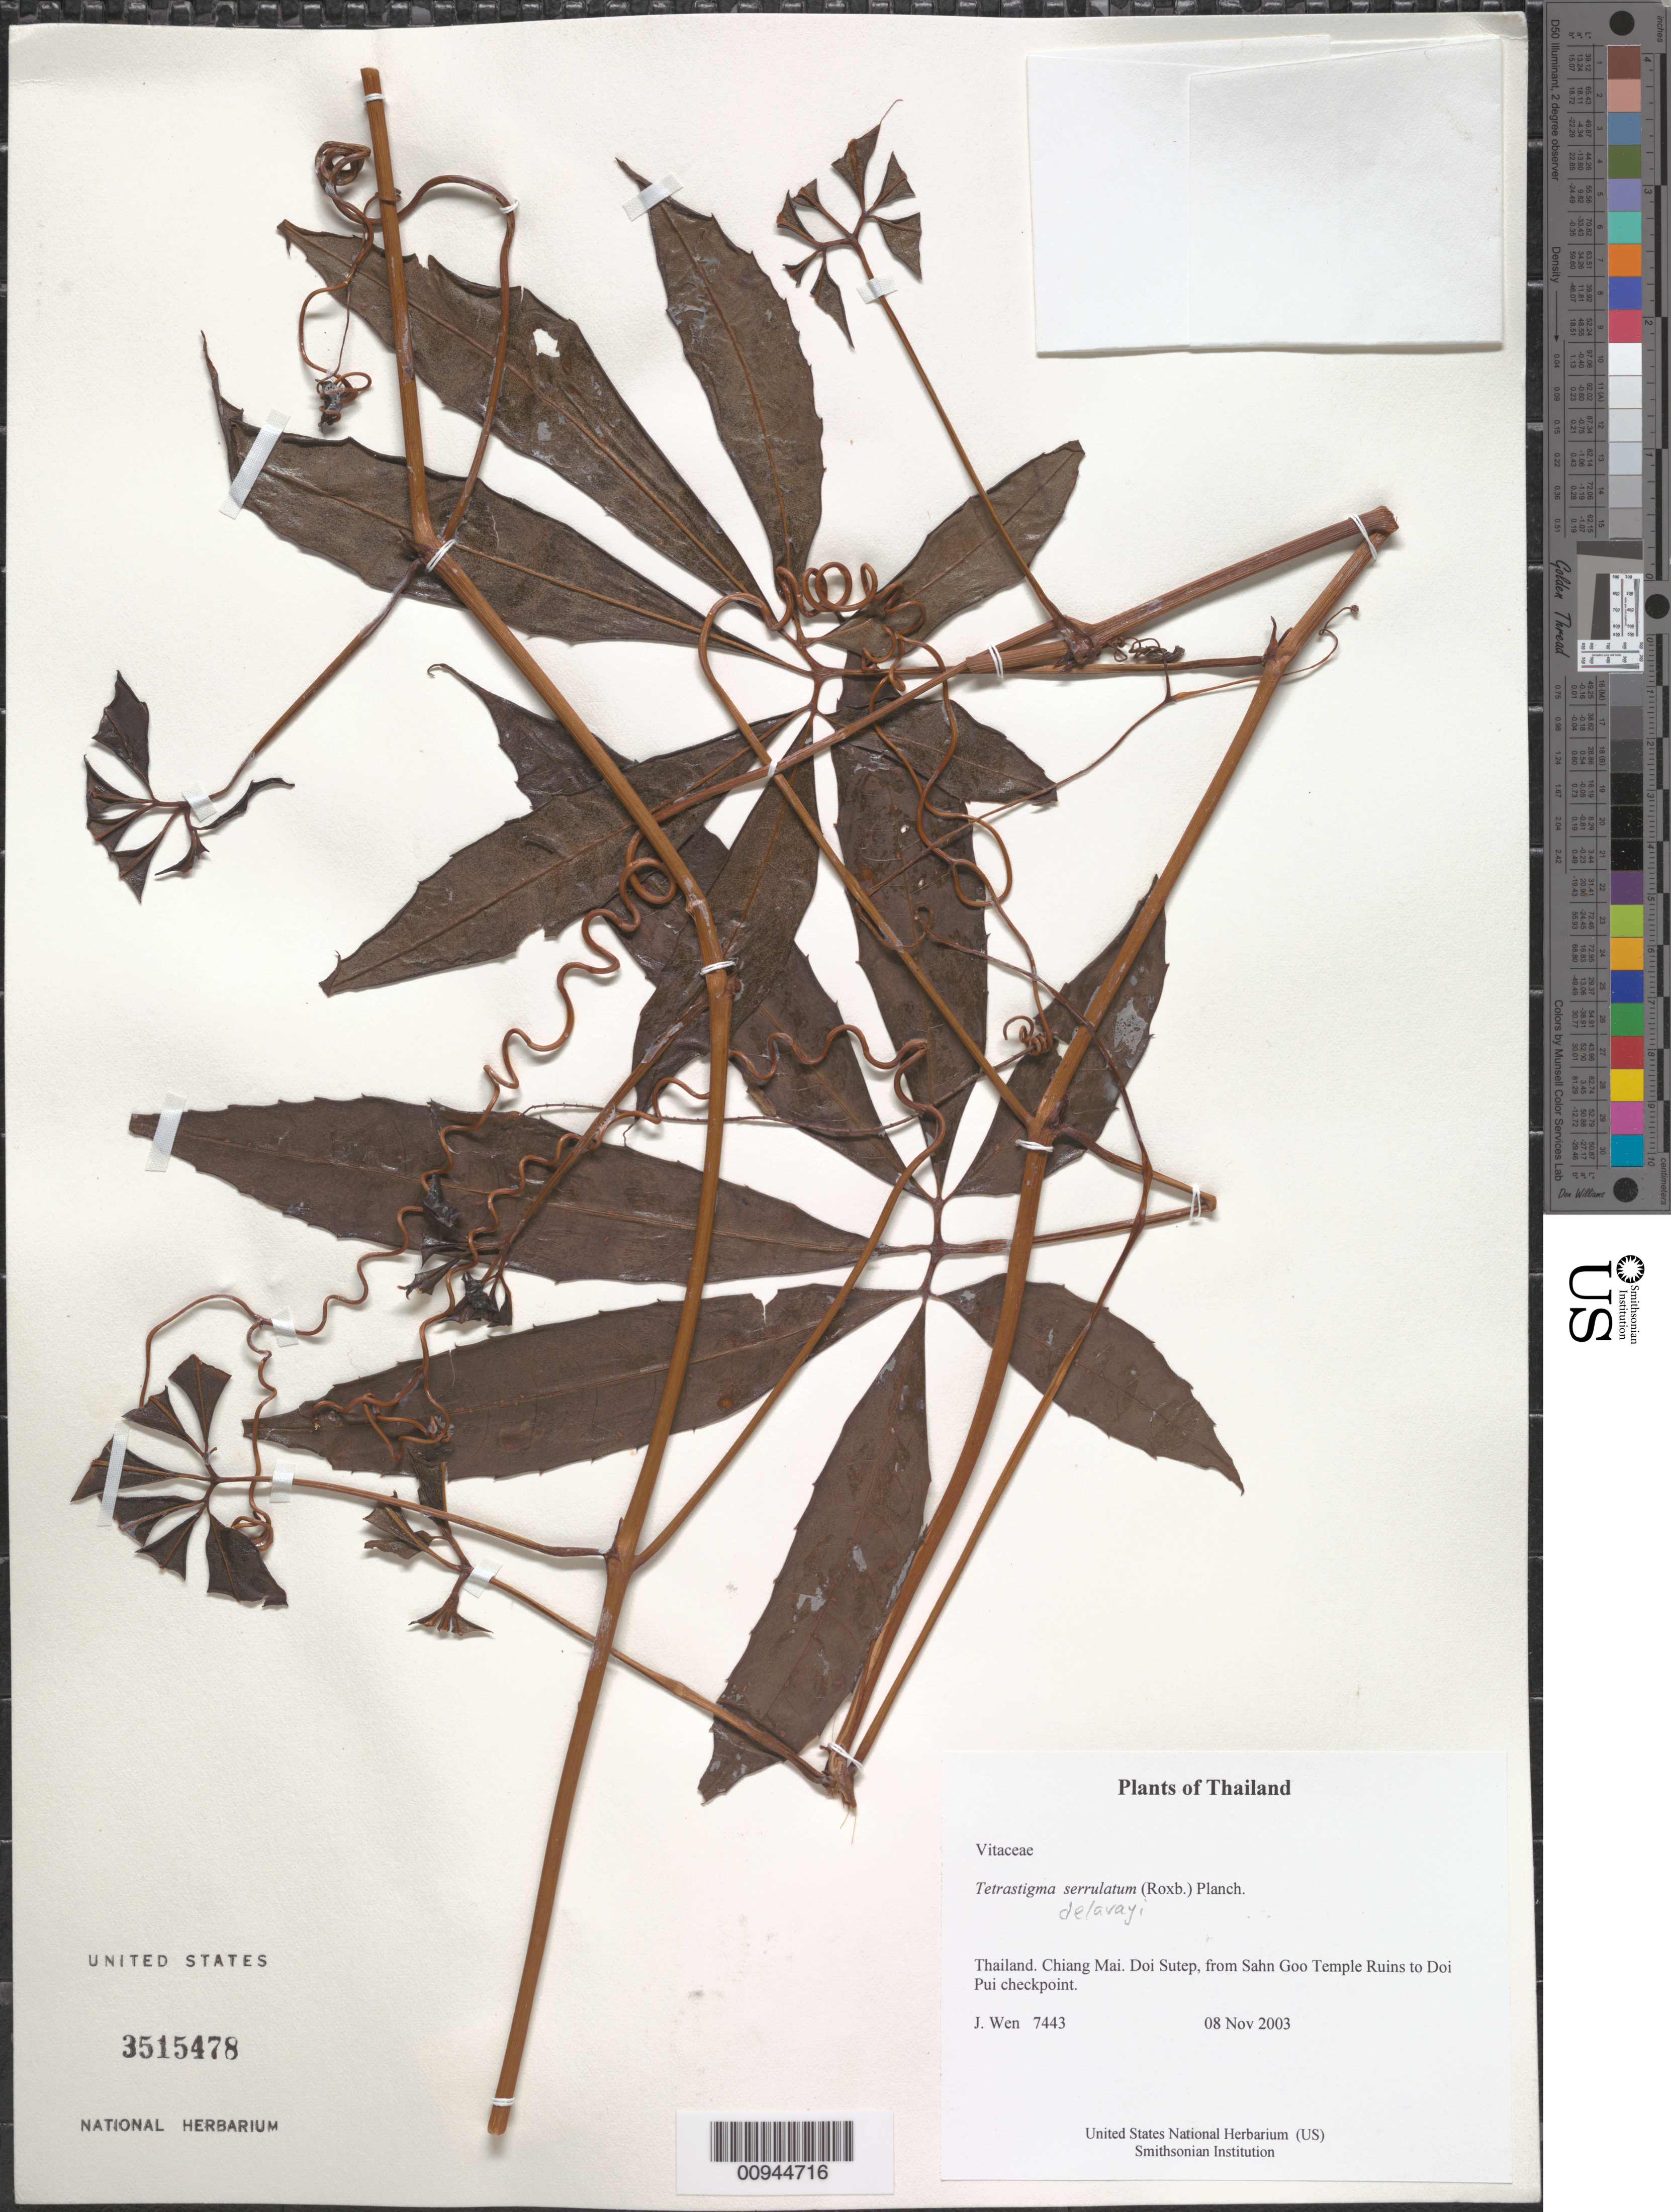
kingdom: Plantae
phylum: Tracheophyta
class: Magnoliopsida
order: Vitales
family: Vitaceae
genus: Tetrastigma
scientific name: Tetrastigma serrulatum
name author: (Roxb.) Planch.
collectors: J. Wen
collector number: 7443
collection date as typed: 08 Nov 2003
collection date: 2003-11-08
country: Thailand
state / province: Chiang Mai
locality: Doi Sutep, from Sahn Goo Temple Ruins to Doi Pui checkpoint.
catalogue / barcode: US 3515478